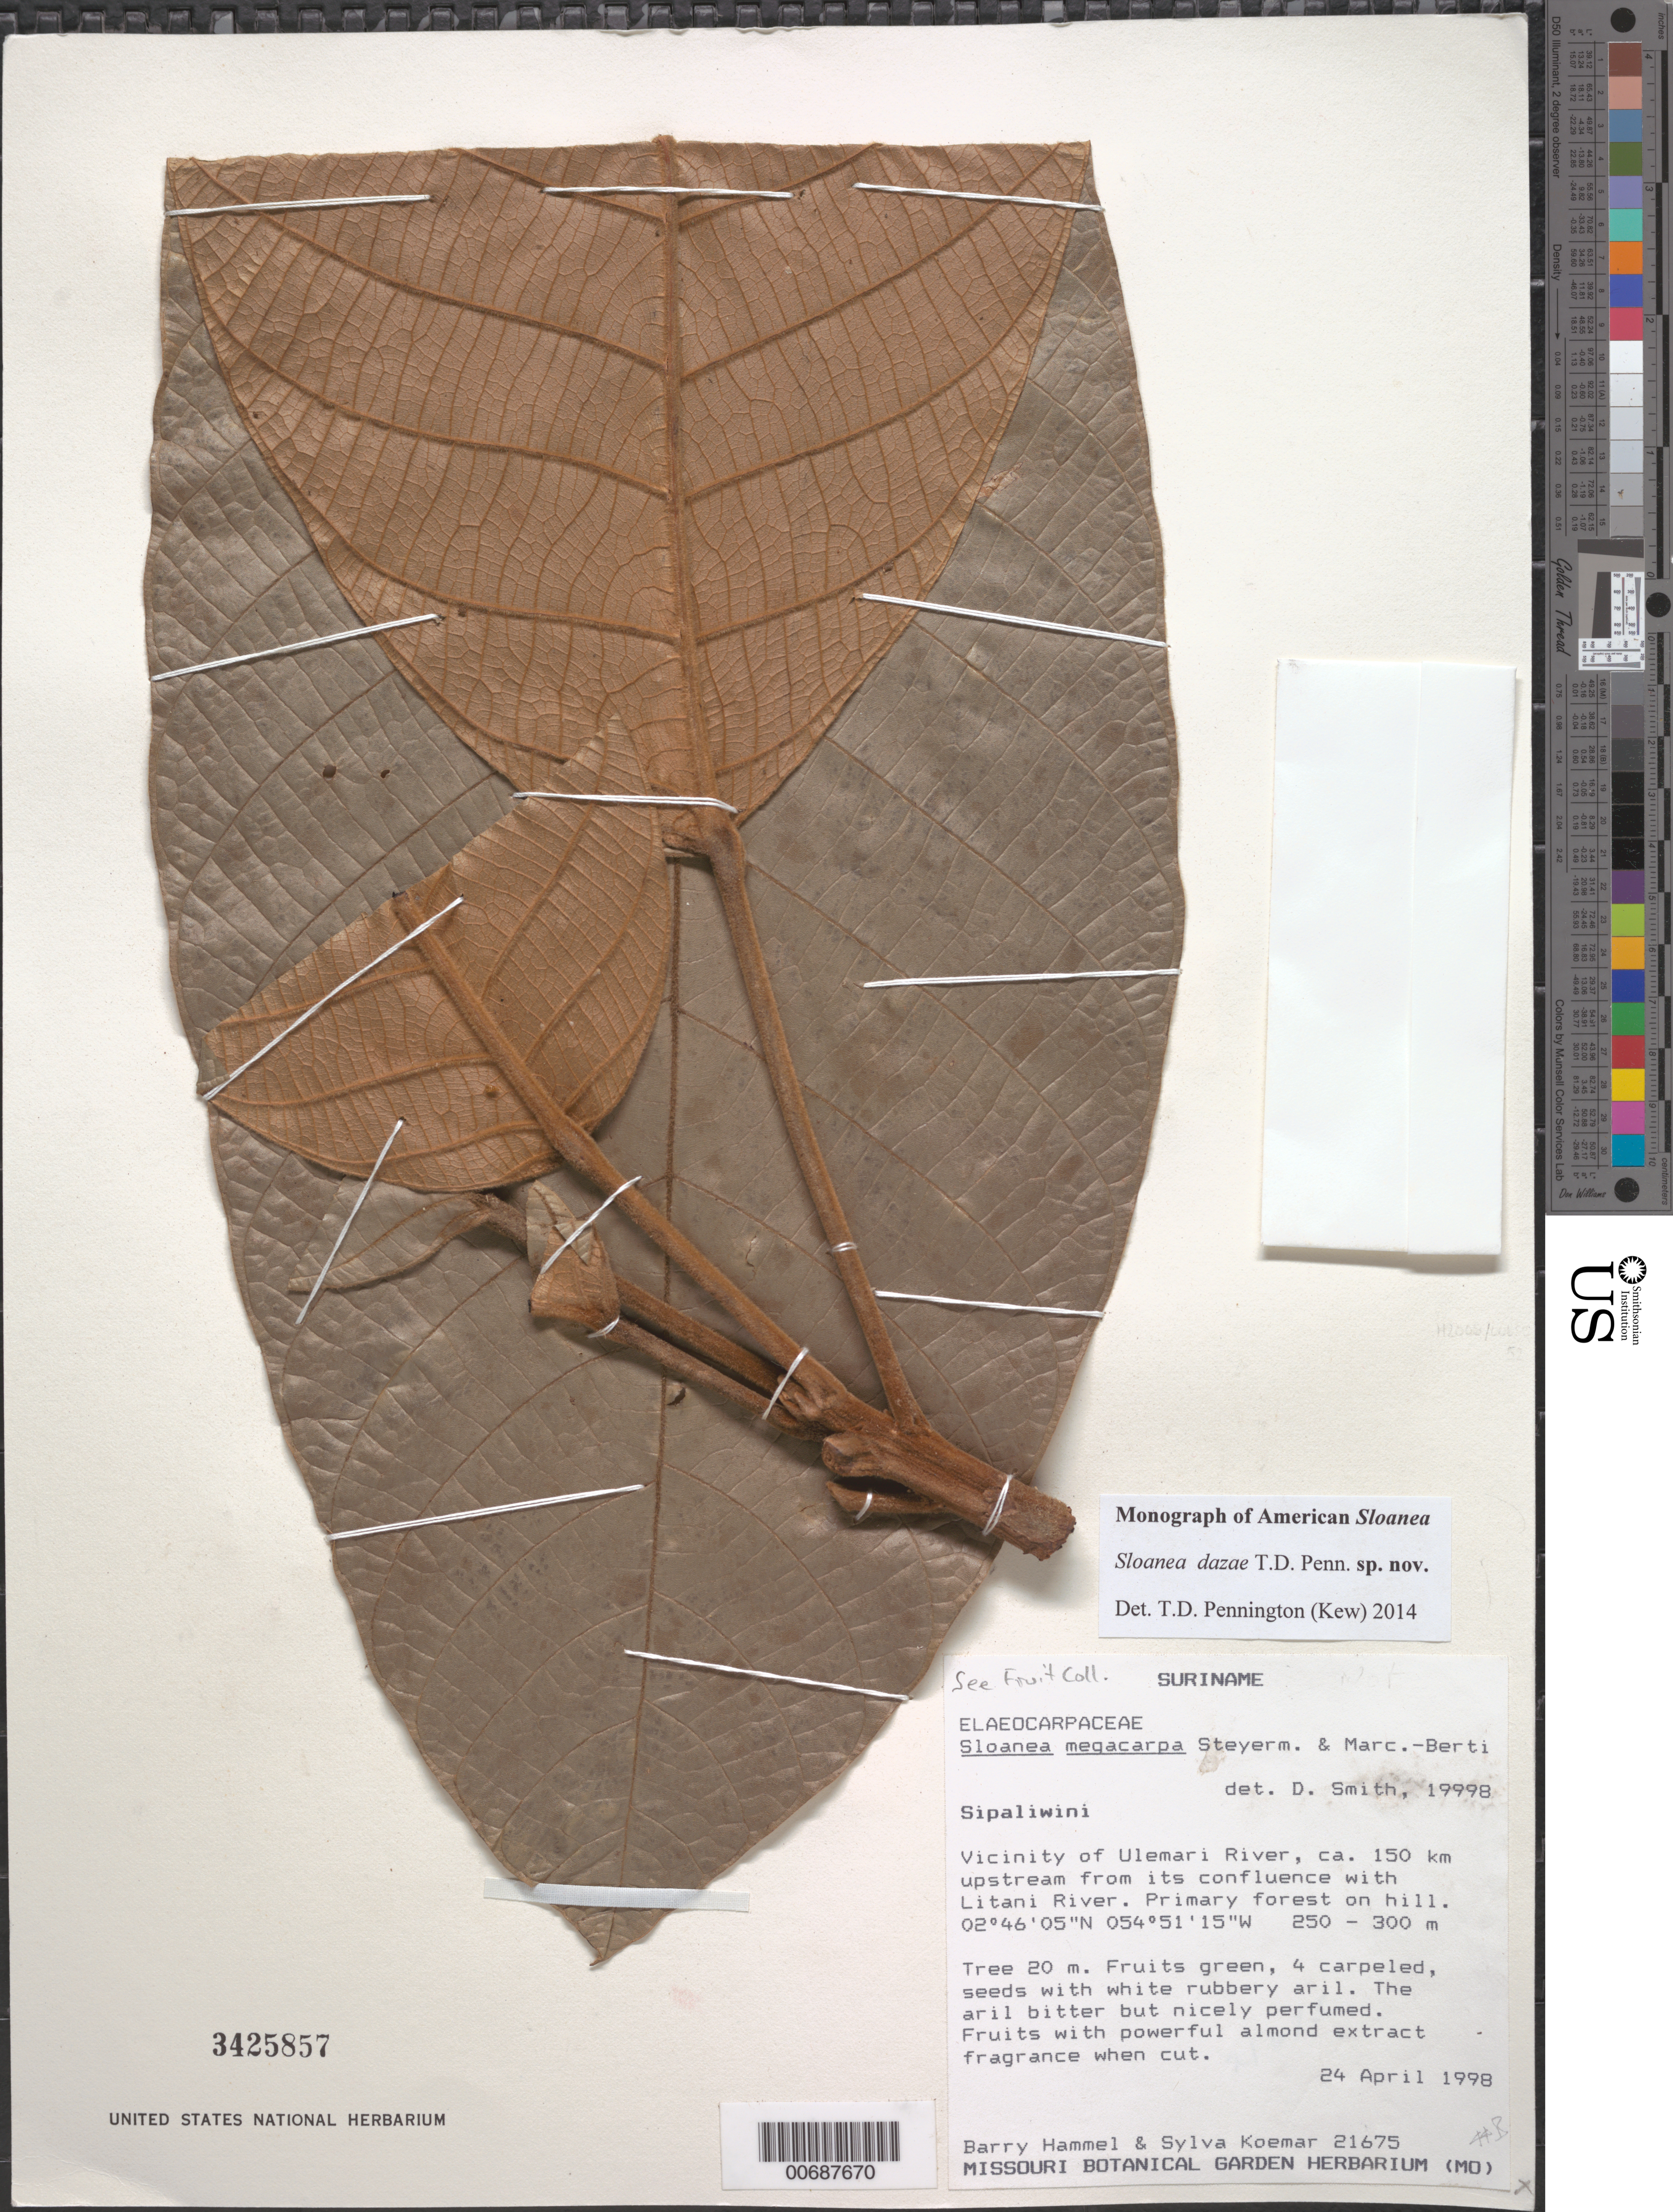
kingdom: Plantae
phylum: Tracheophyta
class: Magnoliopsida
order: Oxalidales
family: Elaeocarpaceae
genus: Sloanea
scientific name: Sloanea dazae sp. nov.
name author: T.D. Penn.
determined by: Pennington, T. D., (K)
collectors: B. Hammel & S. Koemar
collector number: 21675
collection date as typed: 24-Apr-98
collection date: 1998-04-24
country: Suriname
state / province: Sipaliwini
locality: Ulemari R., ca. 150 km upstream from confl. with Litani R.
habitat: Primary forest on hill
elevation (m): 250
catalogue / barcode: US 3425857